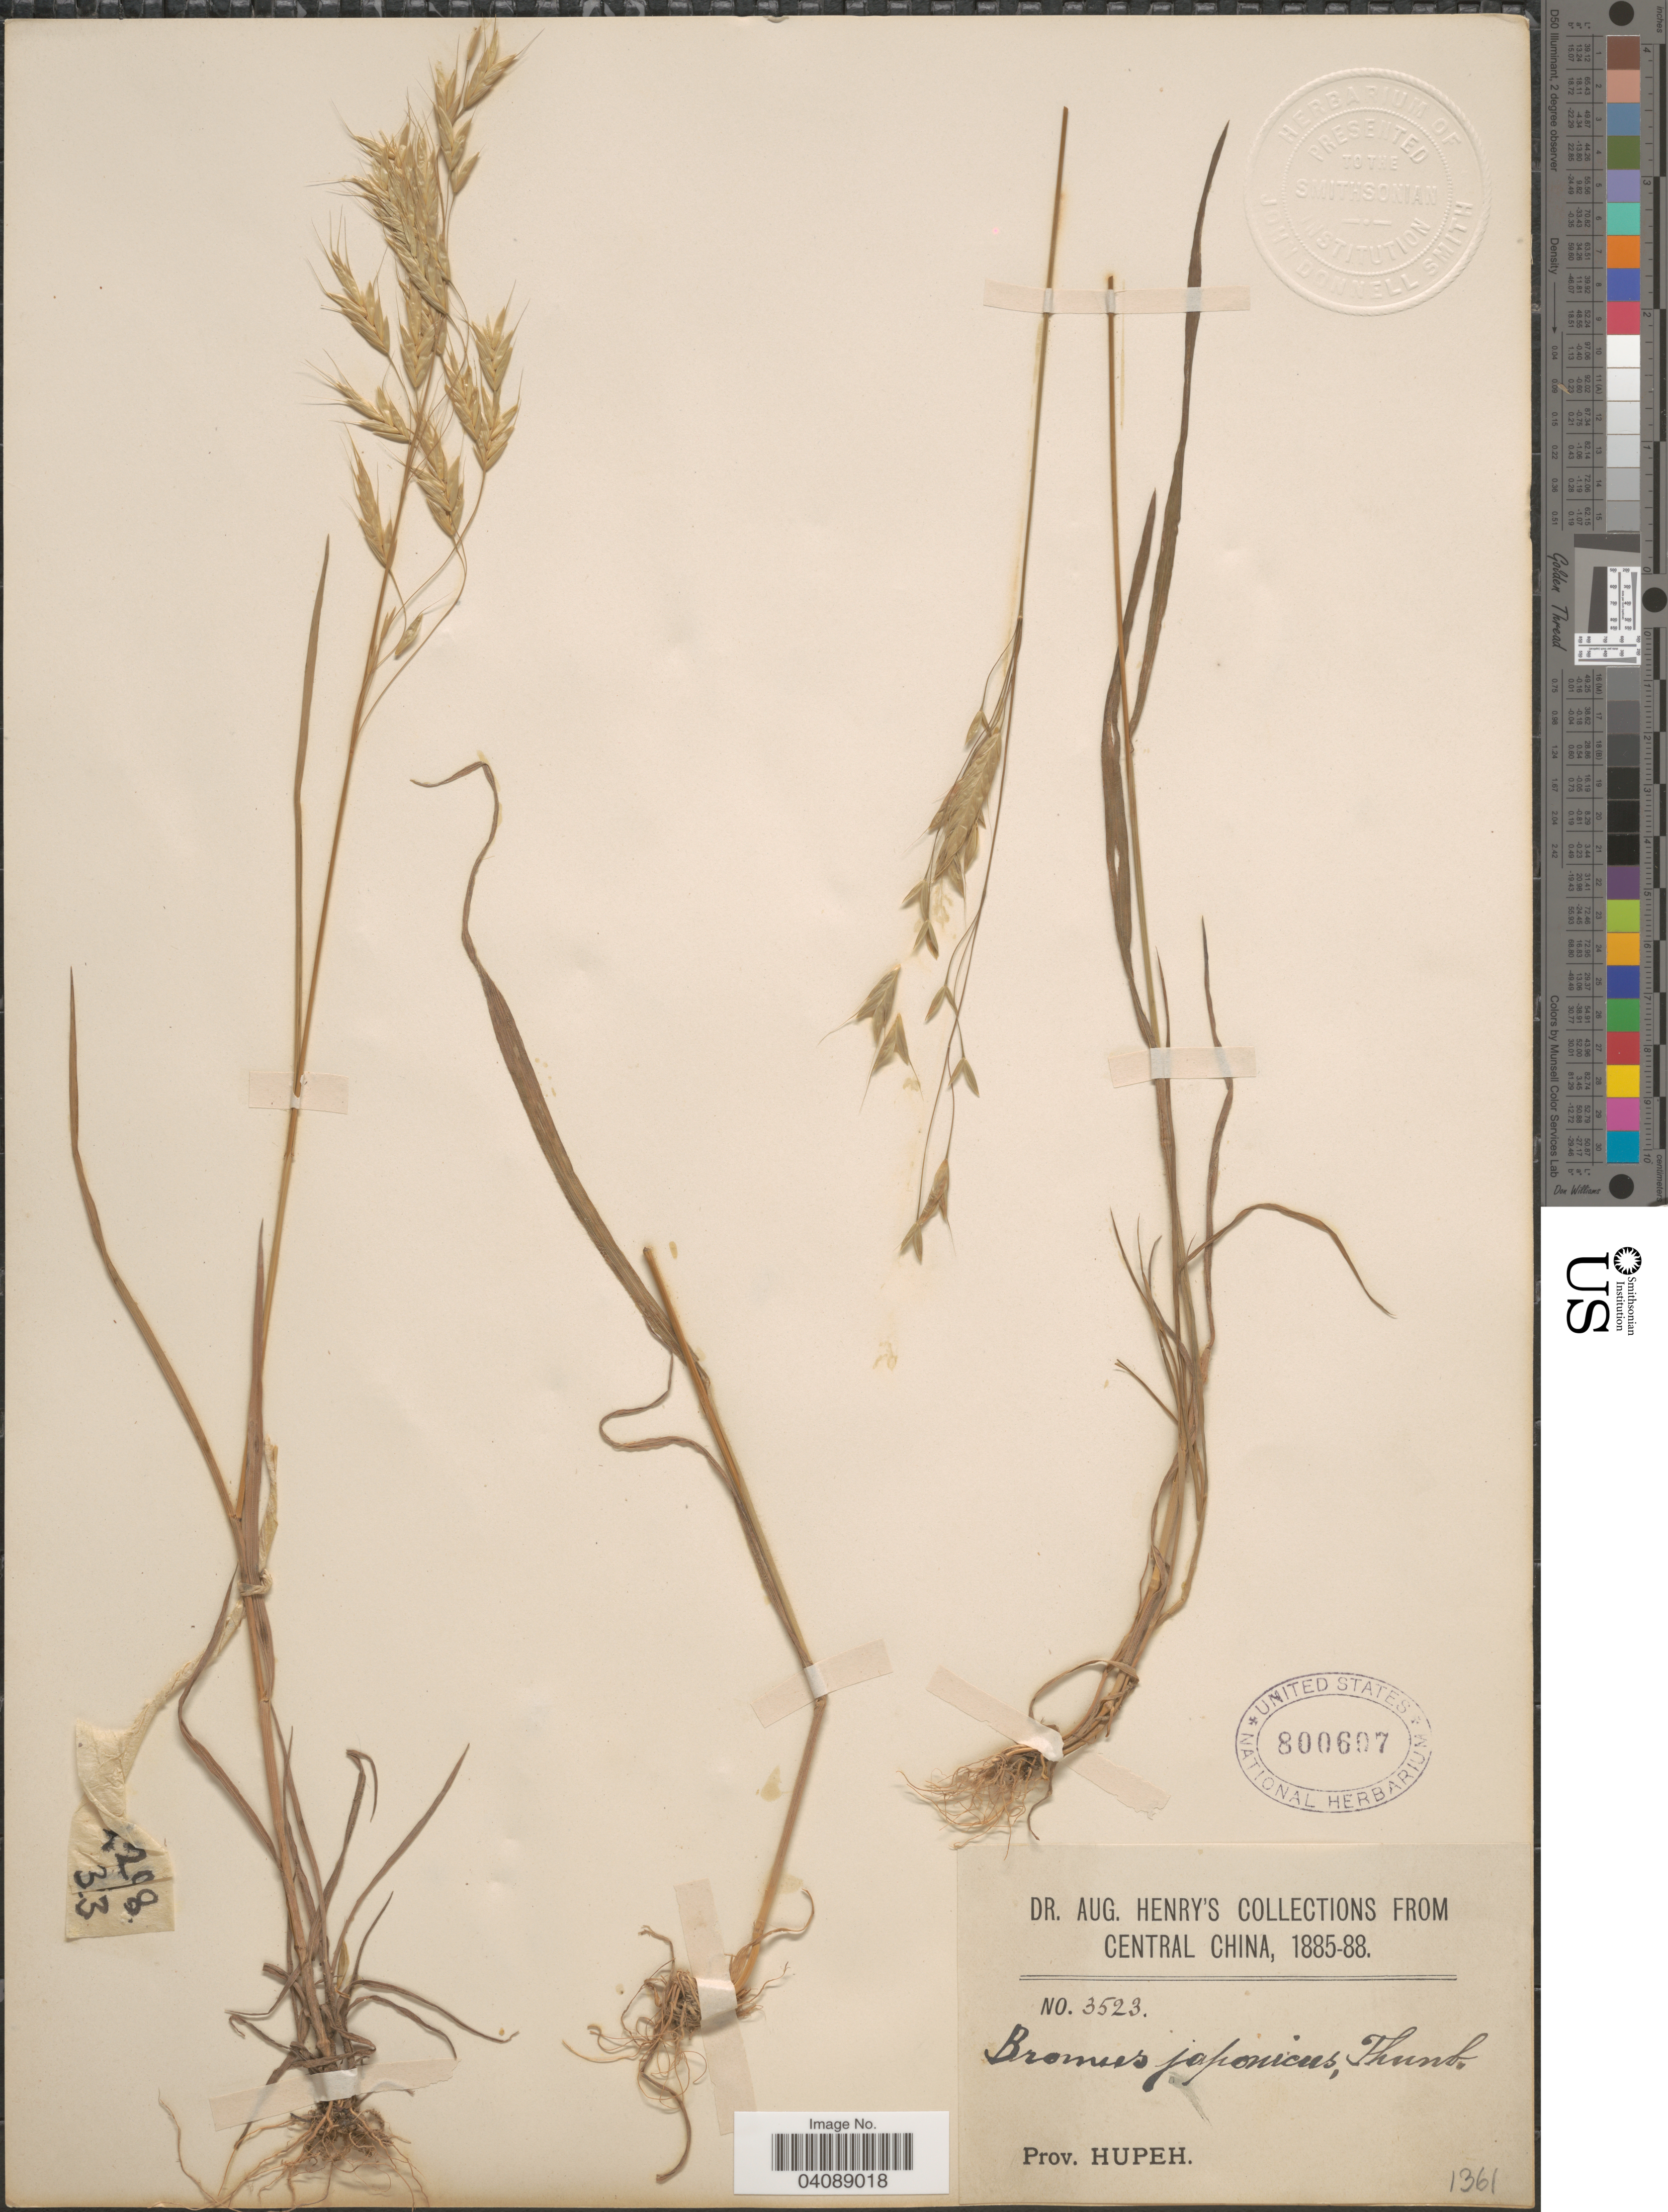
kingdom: Plantae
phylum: Tracheophyta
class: Liliopsida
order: Poales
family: Poaceae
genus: Bromus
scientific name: Bromus japonicus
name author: Houtt.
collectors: A. Henry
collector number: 3523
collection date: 1885/1888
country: China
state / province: Hubei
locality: Central China. Prov. Hupeh.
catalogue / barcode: US 800607